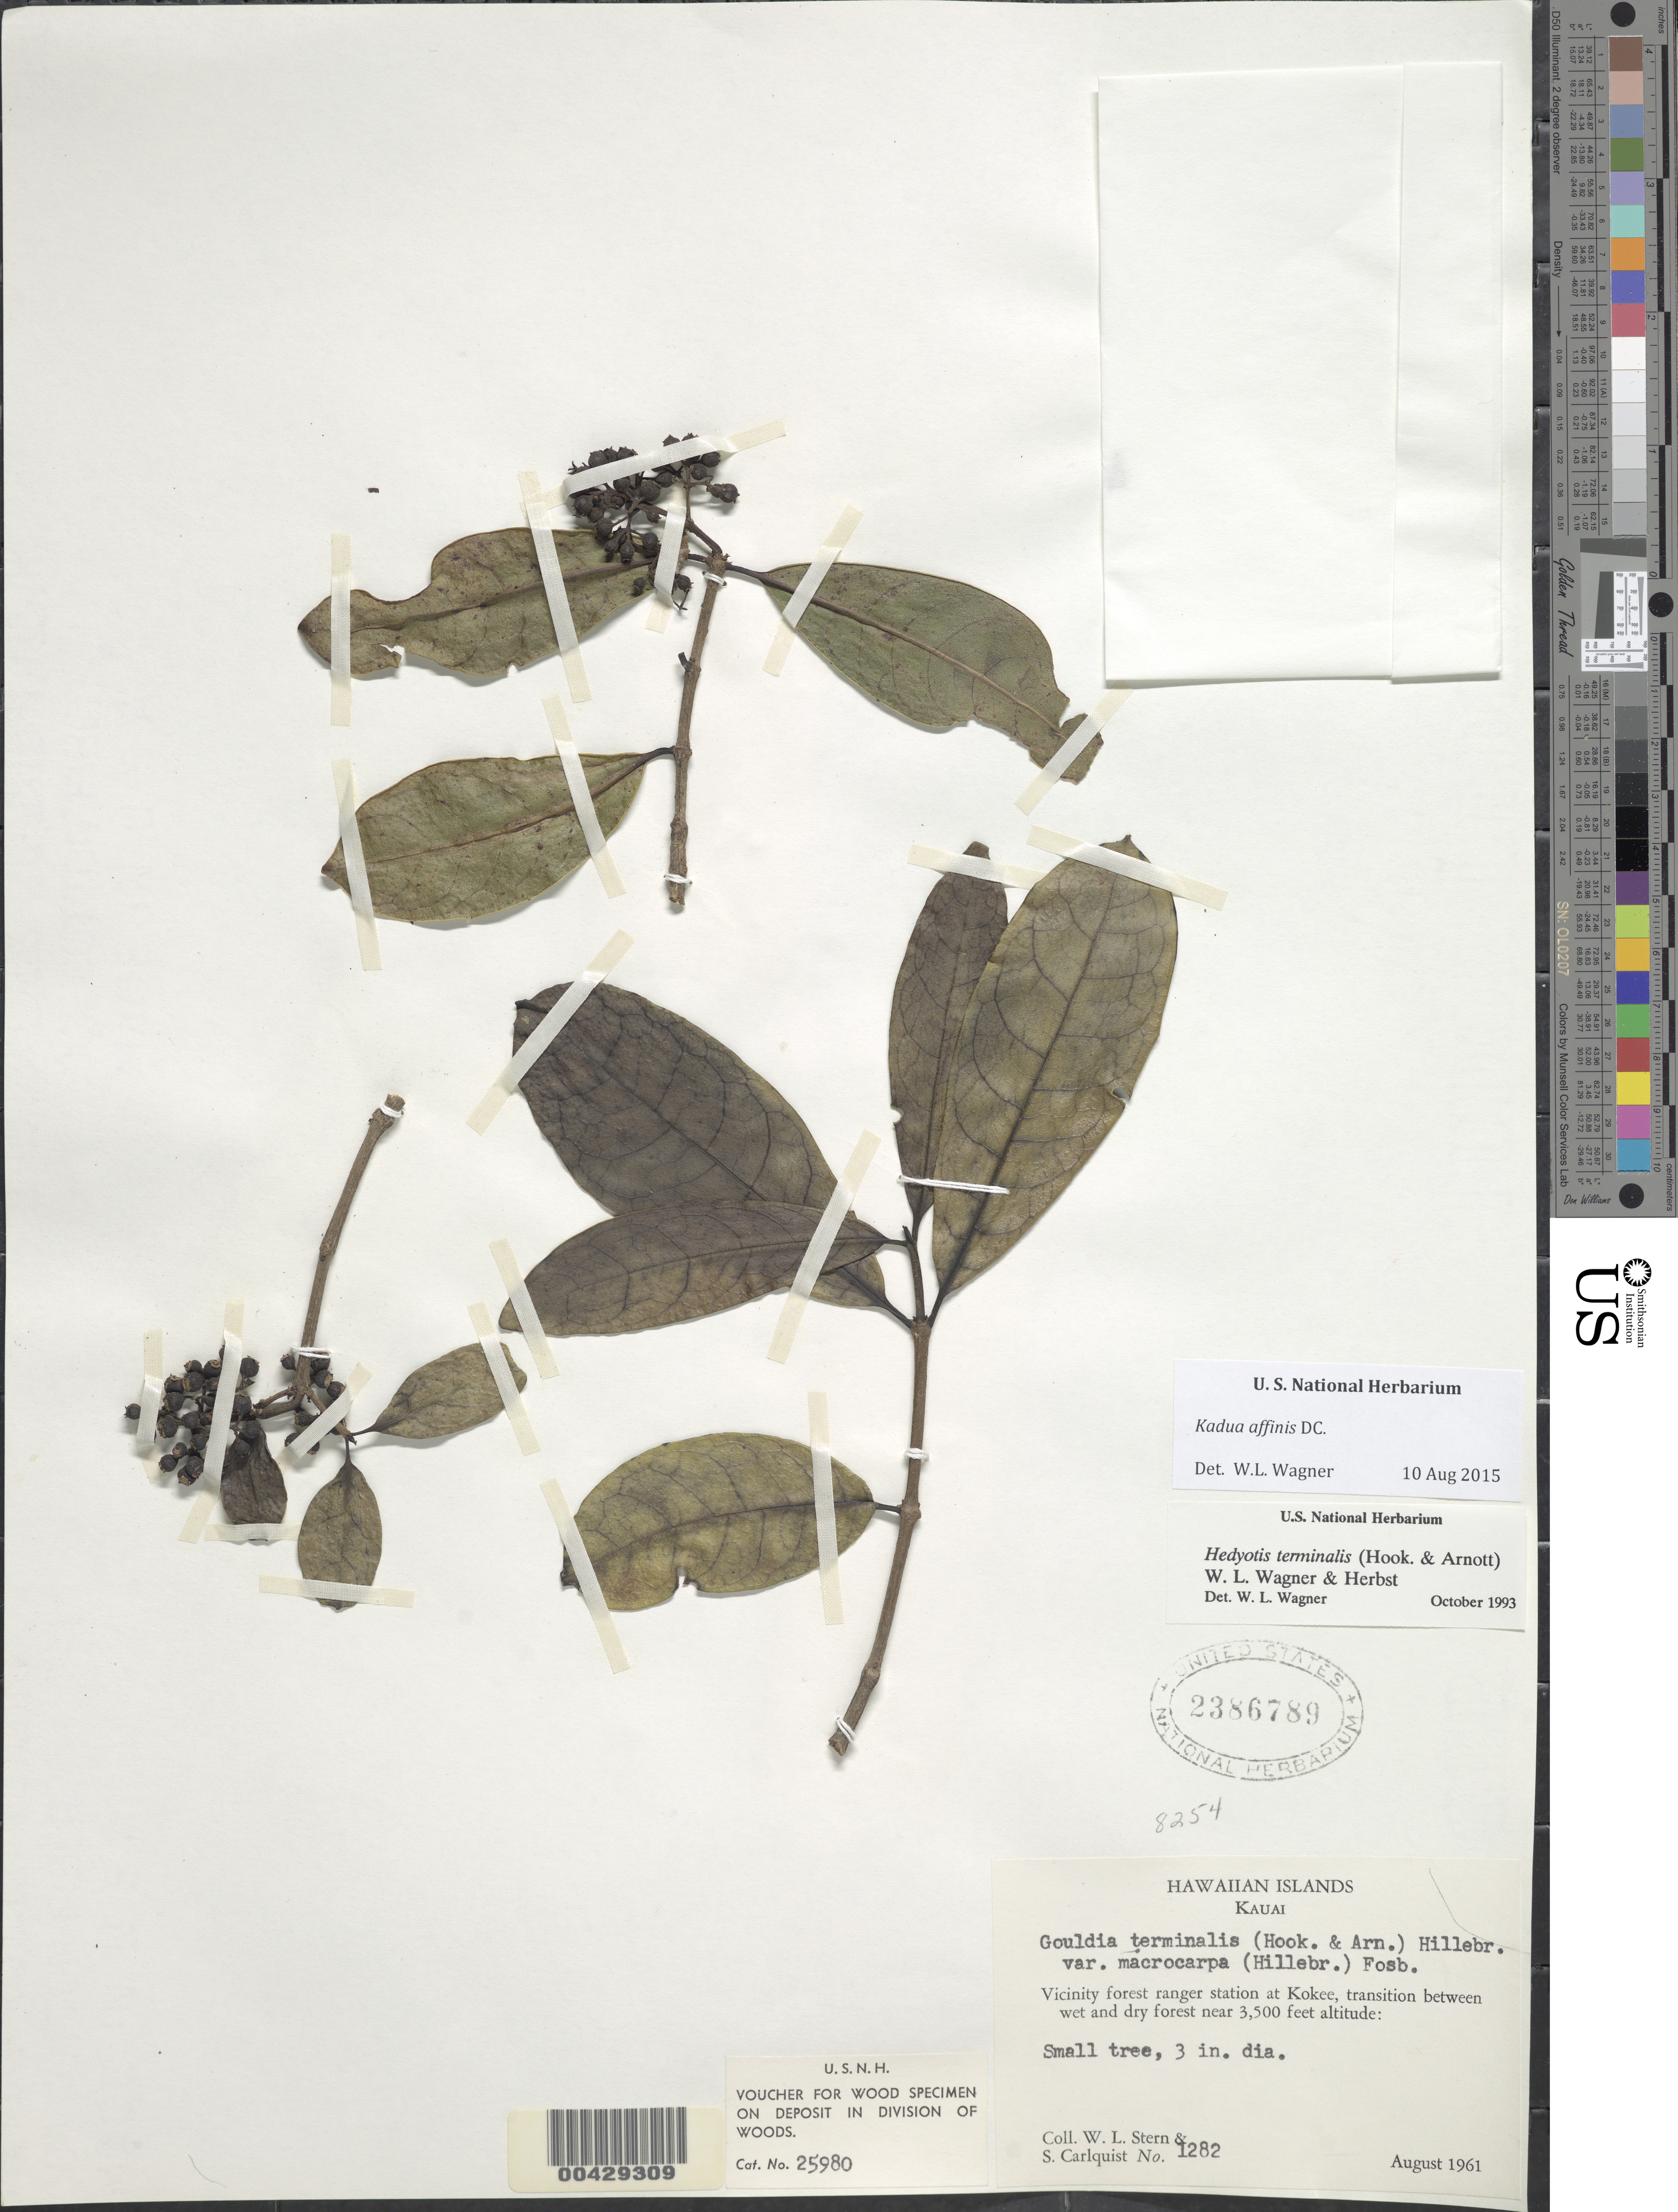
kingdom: Plantae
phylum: Tracheophyta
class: Magnoliopsida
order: Gentianales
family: Rubiaceae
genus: Kadua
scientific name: Kadua affinis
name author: DC.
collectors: W. L. Stern & S. Carlquist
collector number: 1282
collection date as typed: Aug 1961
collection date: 1961-08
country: United States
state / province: Hawaii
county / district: Kauai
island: Kaua'i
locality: Vicinity forest ranger station at Kokee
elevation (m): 1067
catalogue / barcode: US 2386789